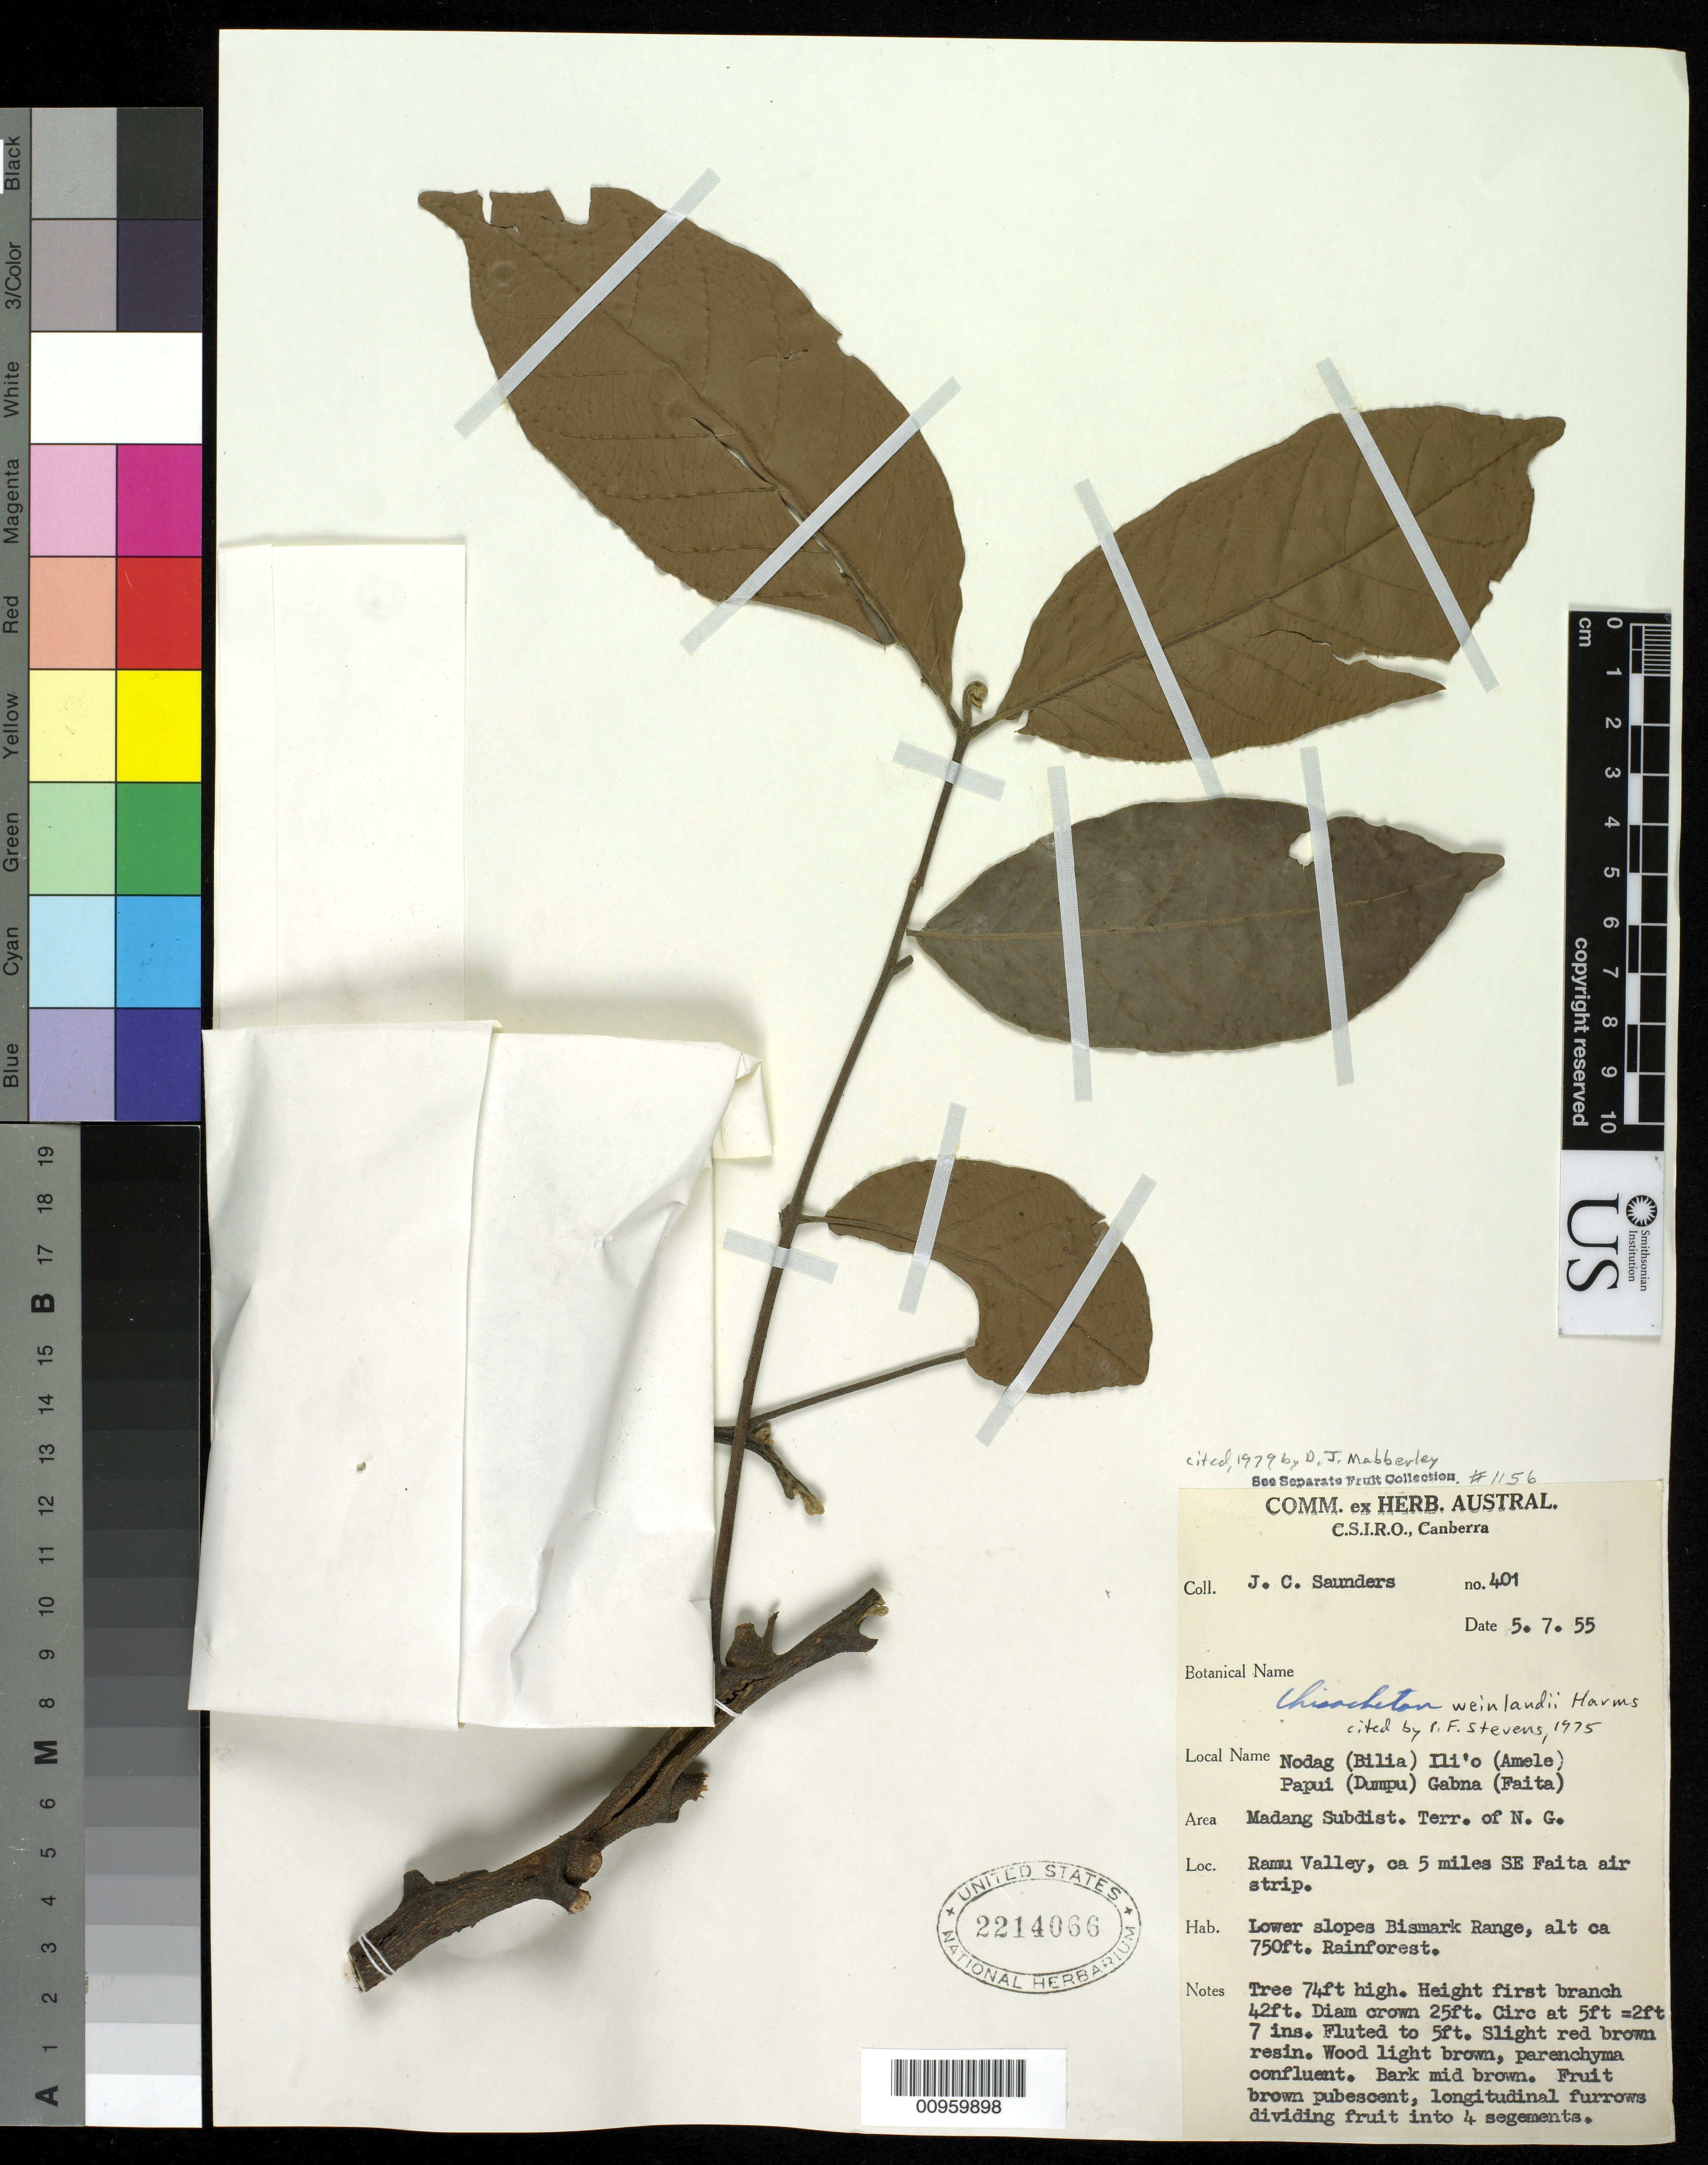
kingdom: Plantae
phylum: Tracheophyta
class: Magnoliopsida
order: Sapindales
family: Meliaceae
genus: Chisocheton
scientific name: Chisocheton weinlandii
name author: Harms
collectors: J. C. Saunders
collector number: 401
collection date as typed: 07 May 1955 or 05 Jul 1955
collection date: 1955-05-07 or 1955-07-05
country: Papua New Guinea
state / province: Madang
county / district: Ramu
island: New Guinea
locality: Ramu Valley, ca 5 miles SE Faita air strip. Lower slopes Bismark Range. Rainforest.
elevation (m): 229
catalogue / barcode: US 2214066